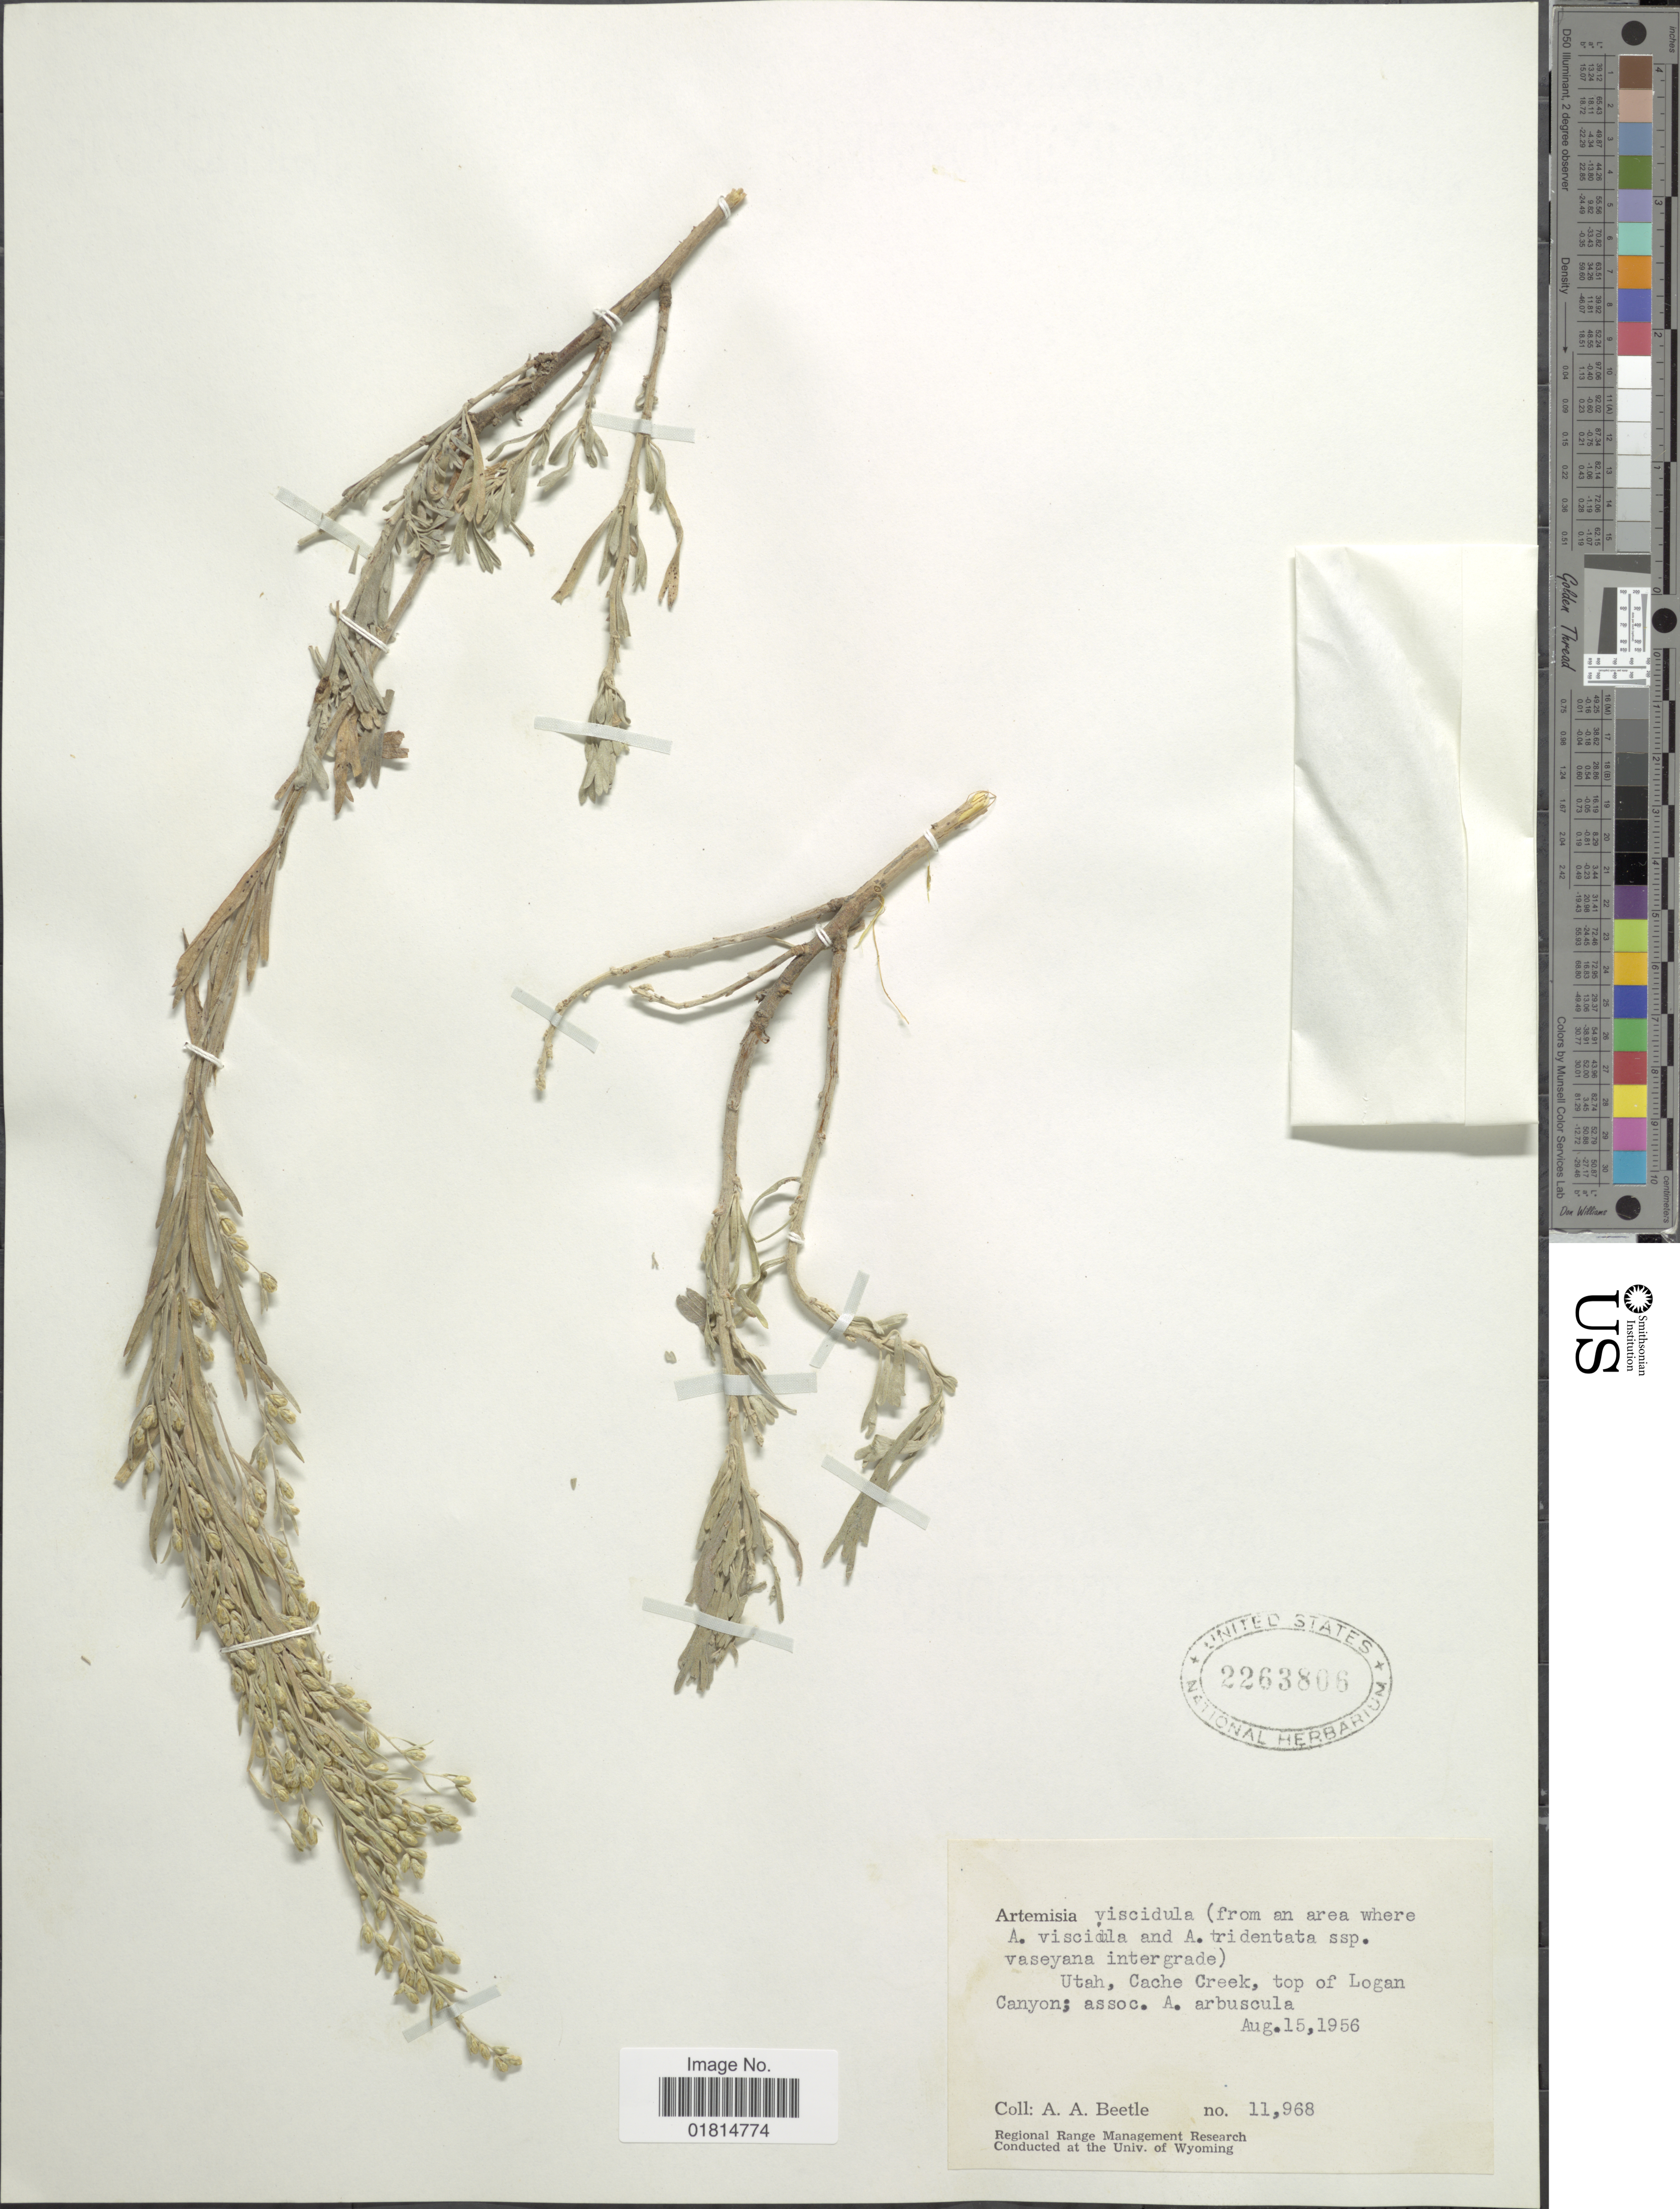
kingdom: Plantae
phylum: Tracheophyta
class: Magnoliopsida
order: Asterales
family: Asteraceae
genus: Artemisia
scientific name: Artemisia cana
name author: Pursh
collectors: A. A. Beetle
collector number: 11968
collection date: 1956-08-15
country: United States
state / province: Utah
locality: Utah, Cache Creek, top of Logan Canyon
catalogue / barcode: US 2263806